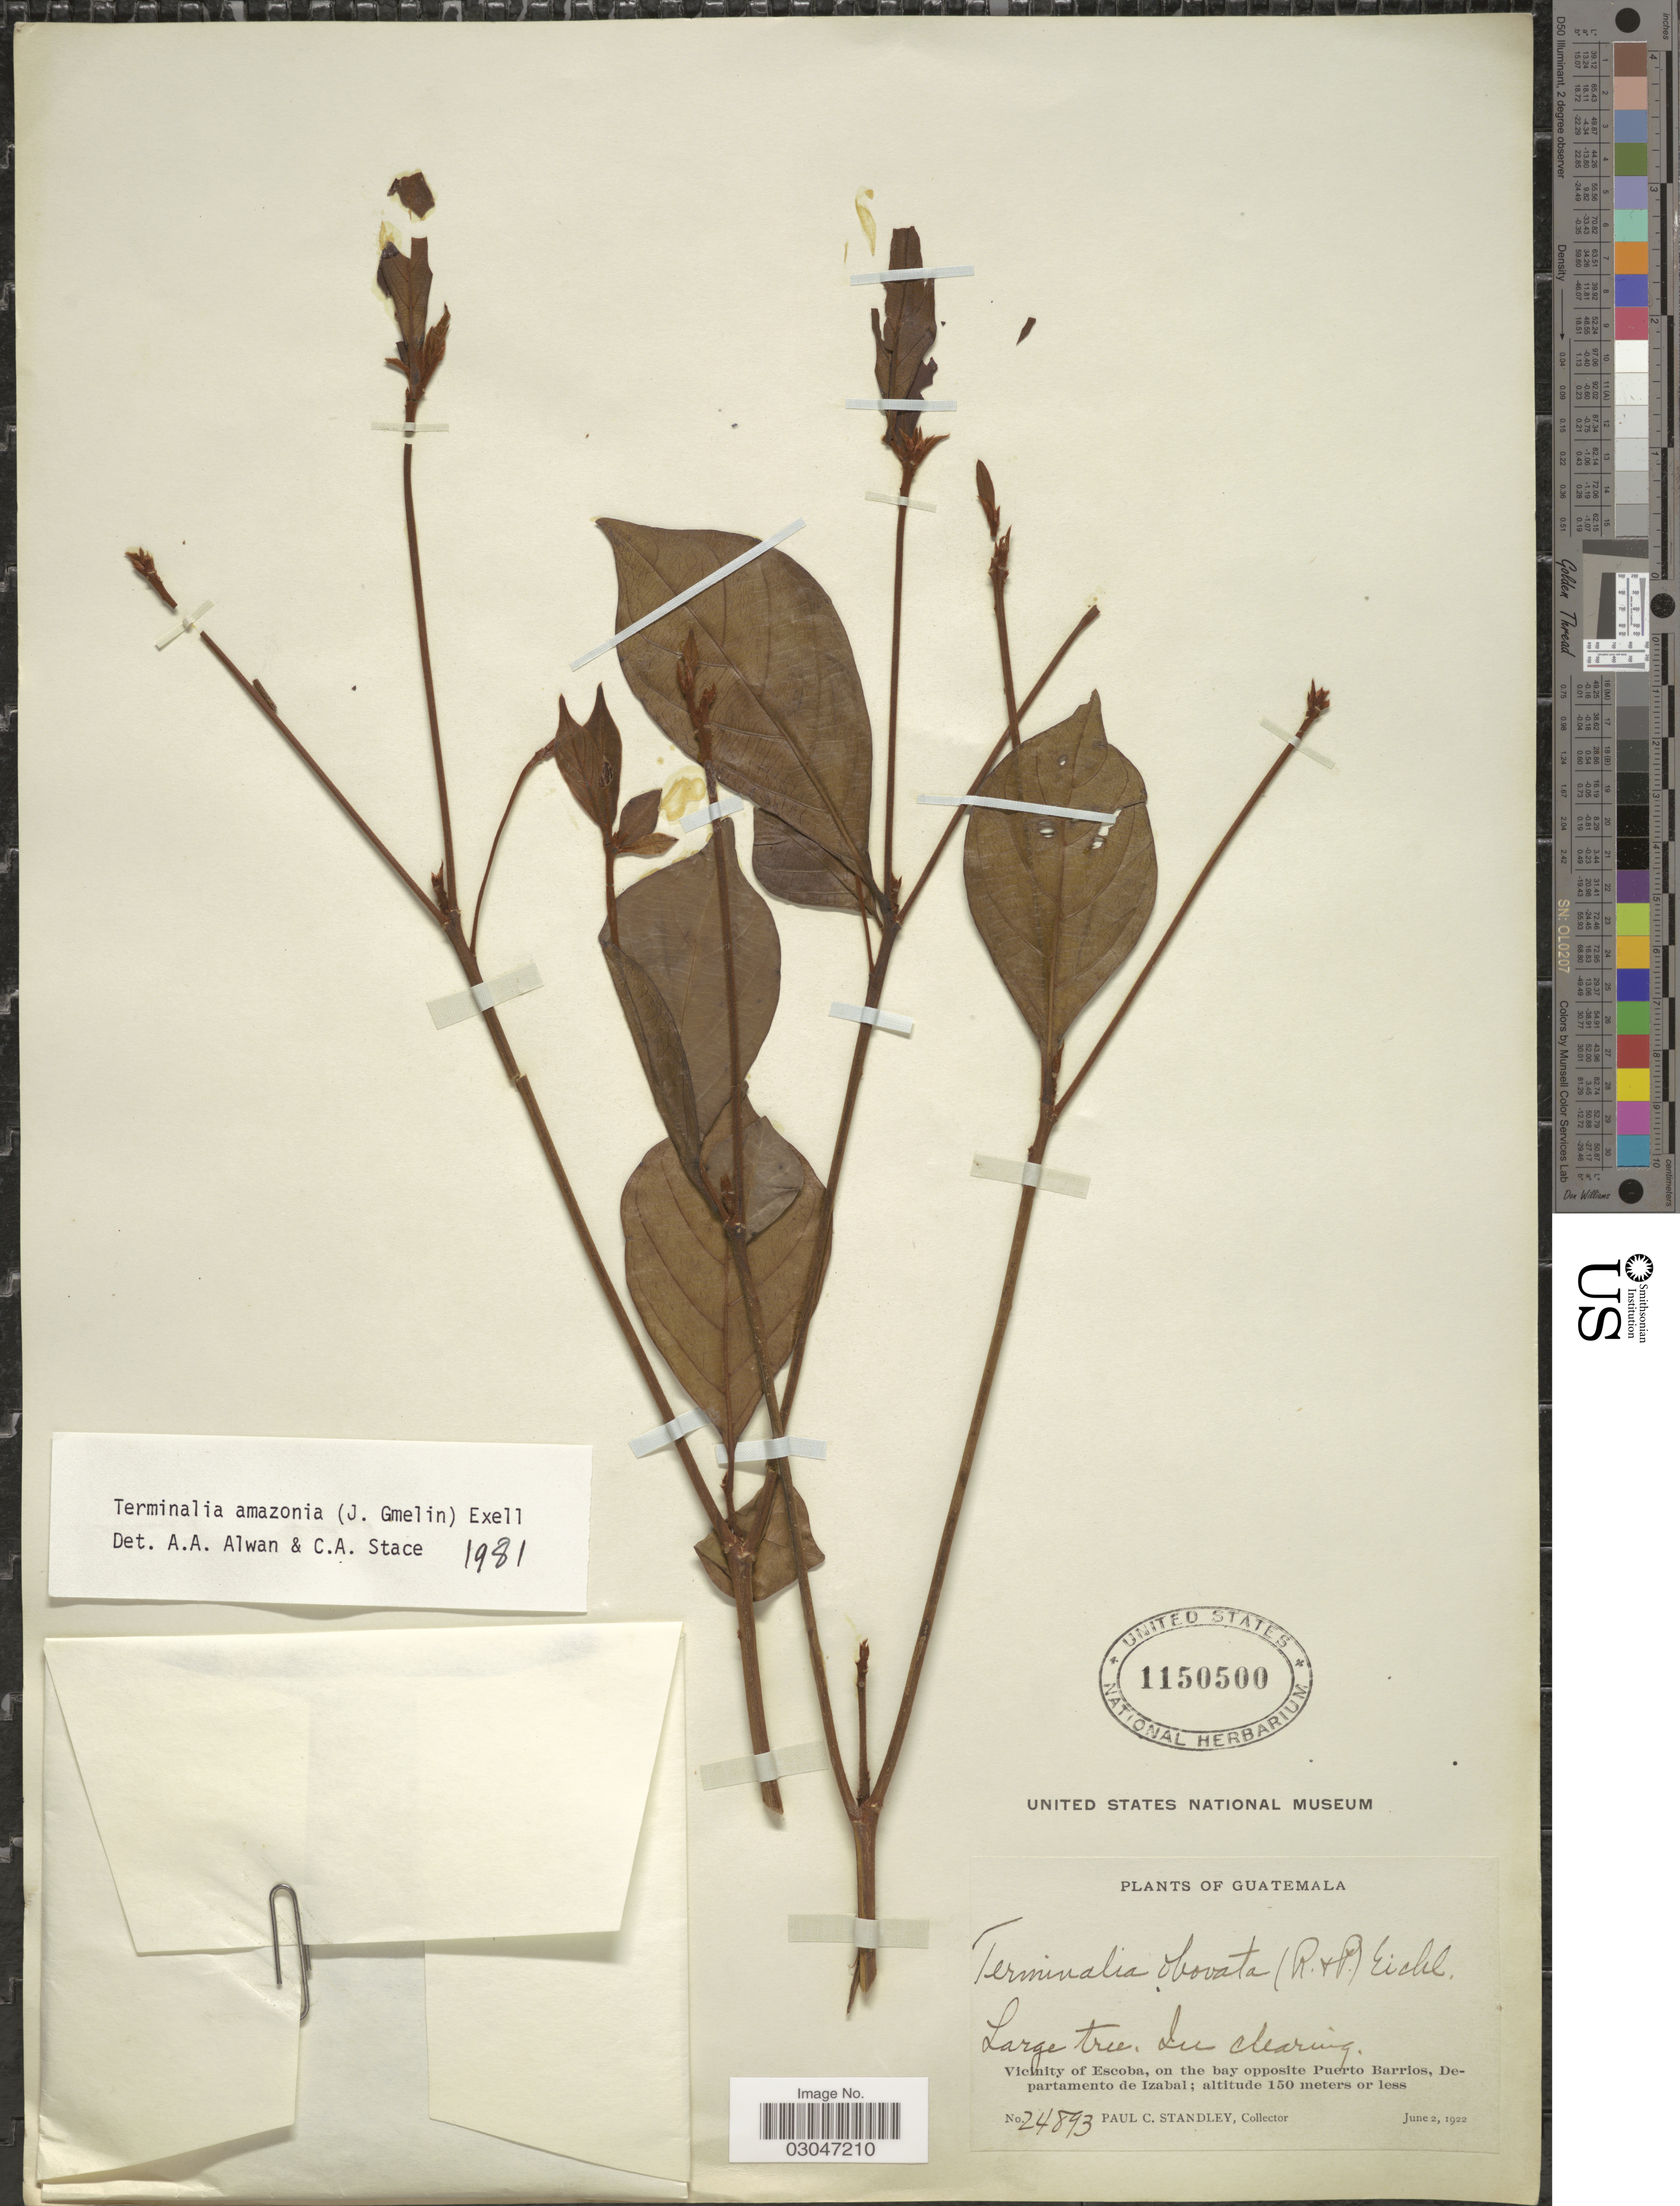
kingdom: Plantae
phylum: Tracheophyta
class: Magnoliopsida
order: Myrtales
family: Combretaceae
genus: Terminalia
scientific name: Terminalia amazonia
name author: (J.F. Gmel.) Exell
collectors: P. C. Standley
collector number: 24893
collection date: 1922-06-02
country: Guatemala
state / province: Izabal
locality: Vicinity of Escoba, on the bay opposite Puerto Barrios, Departamento de Izabal.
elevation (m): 150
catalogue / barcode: US 1150500